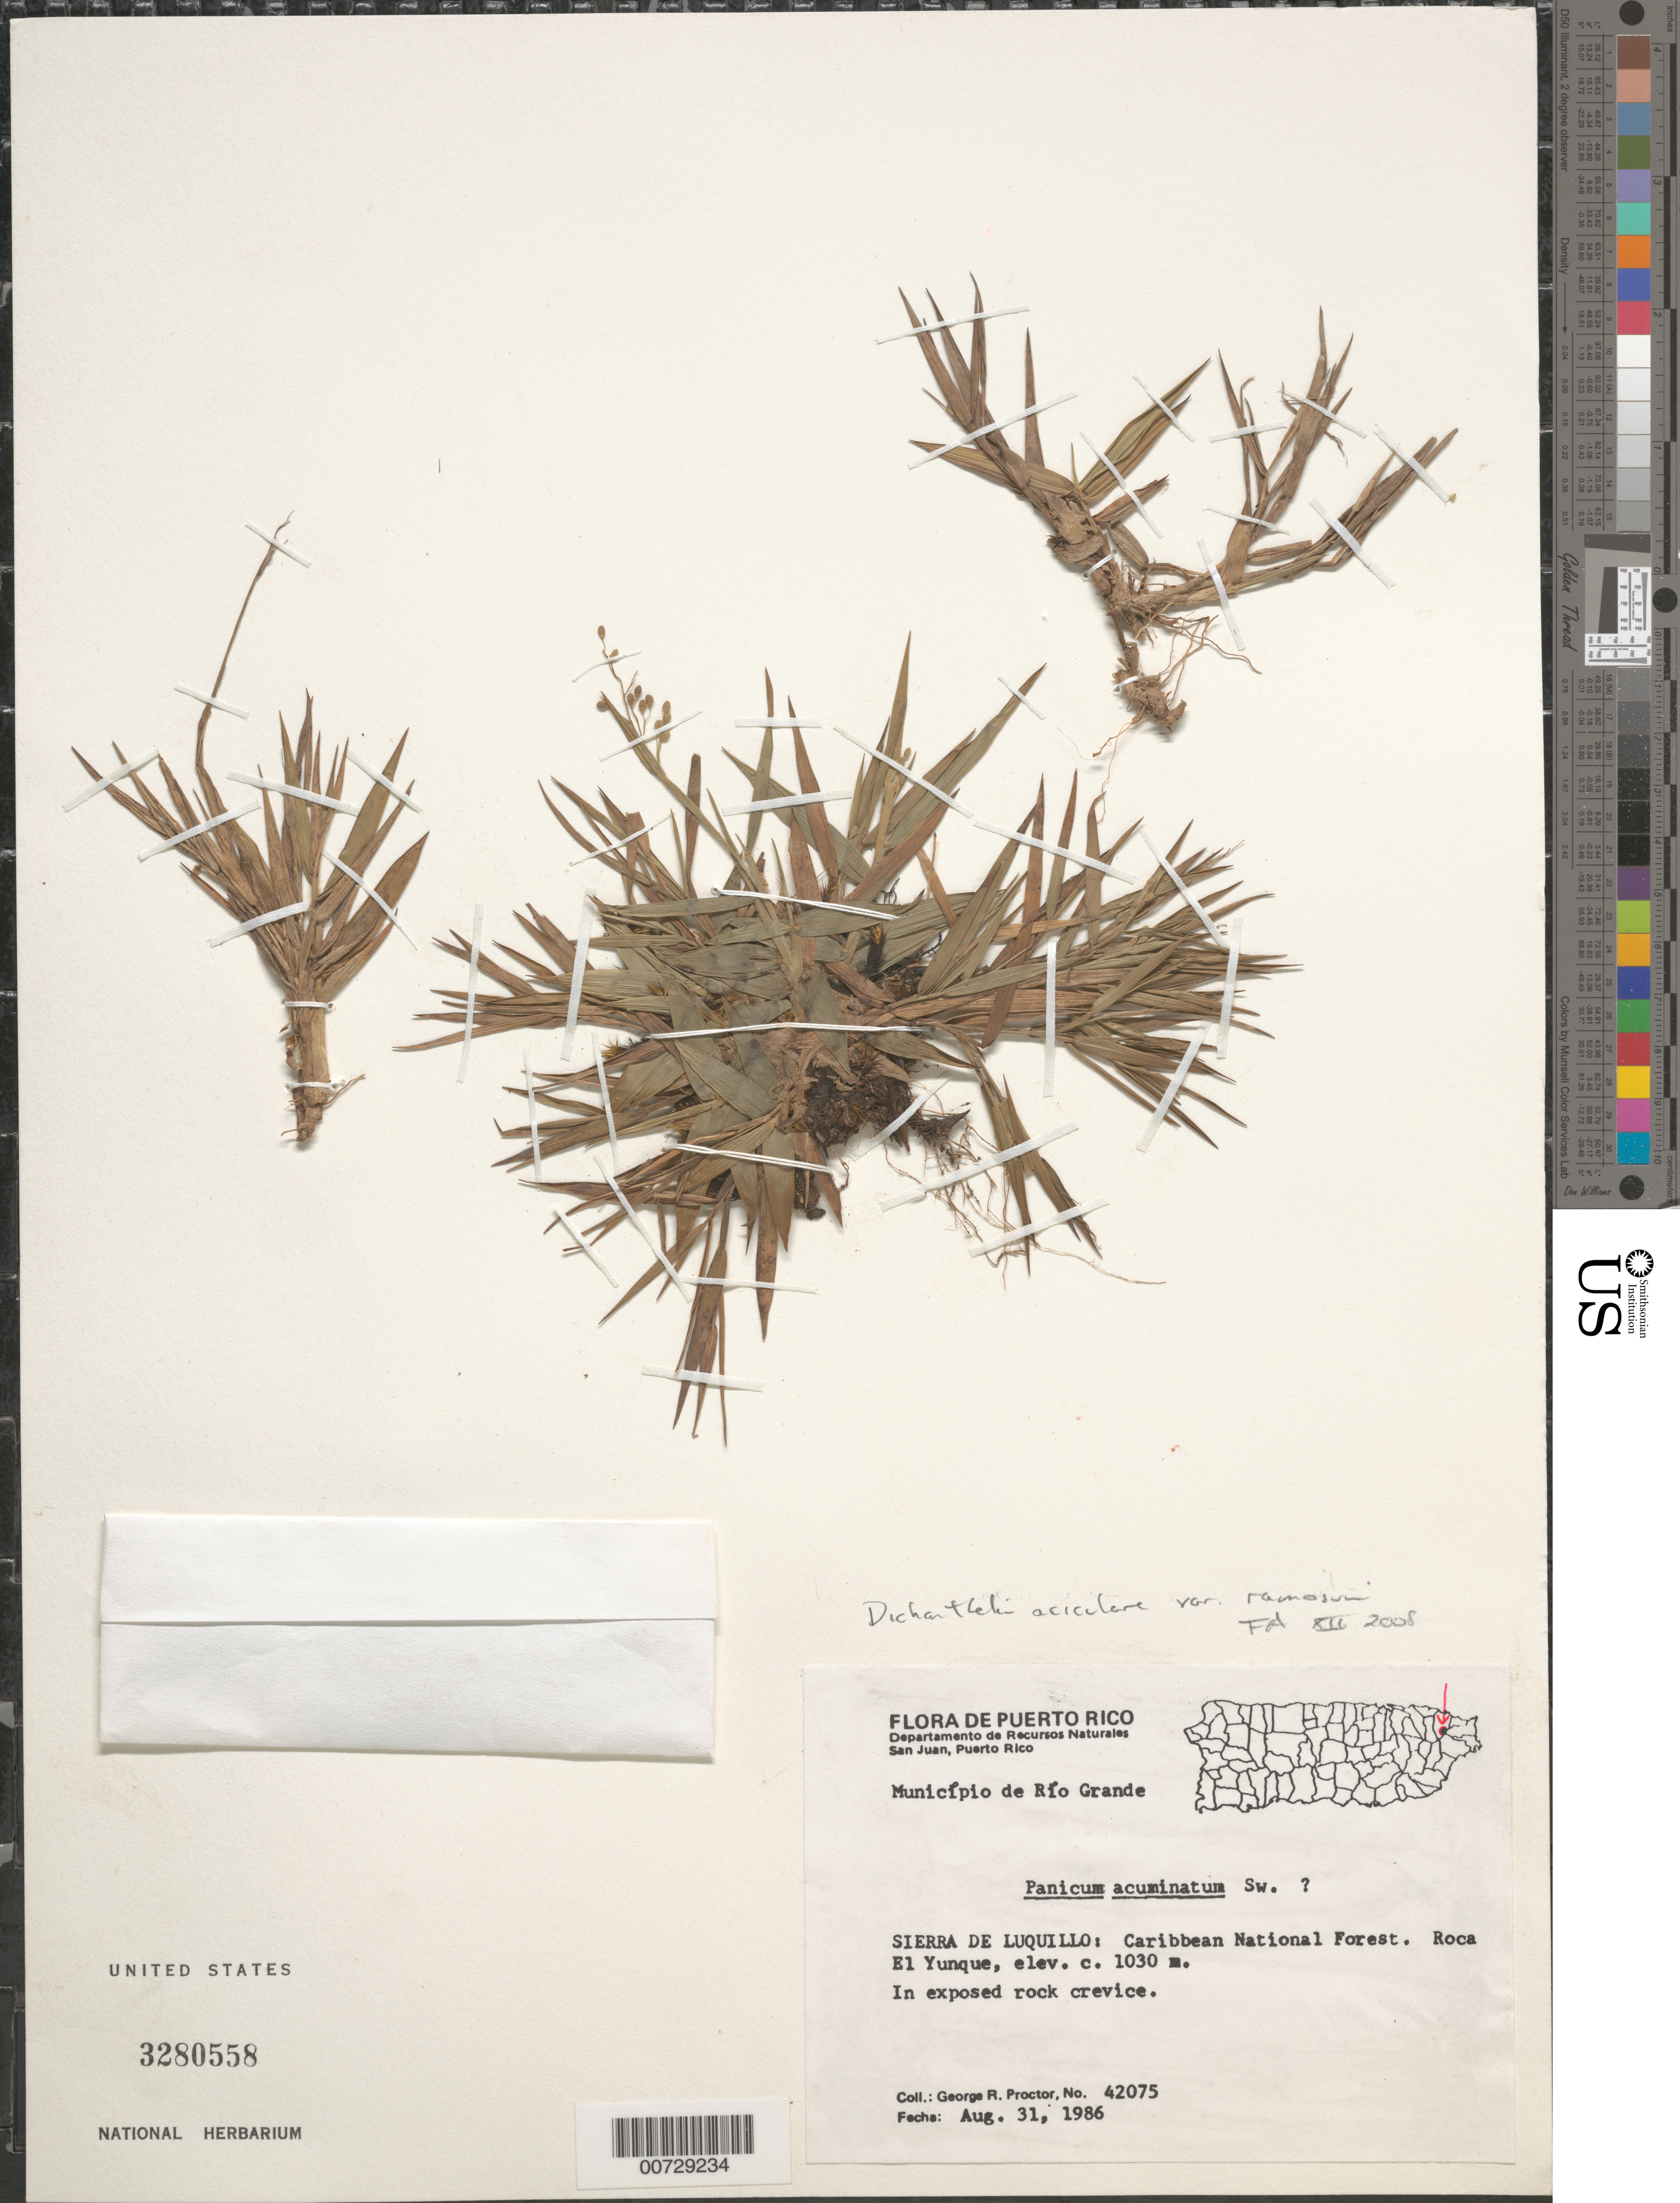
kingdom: Plantae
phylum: Tracheophyta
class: Liliopsida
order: Poales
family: Poaceae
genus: Dichanthelium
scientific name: Dichanthelium acuminatum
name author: (Sw.) Gould & C.A. Clark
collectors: G. R. Proctor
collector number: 42075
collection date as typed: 31 Aug 1986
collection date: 1986-08-31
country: Puerto Rico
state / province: Río Grande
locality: Mun. Río Grande: Sierra de Luquillo, Caribbean National Forest., Roca El Yunque.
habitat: Exposed rock crevice.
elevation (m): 1030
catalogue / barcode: US 3280558